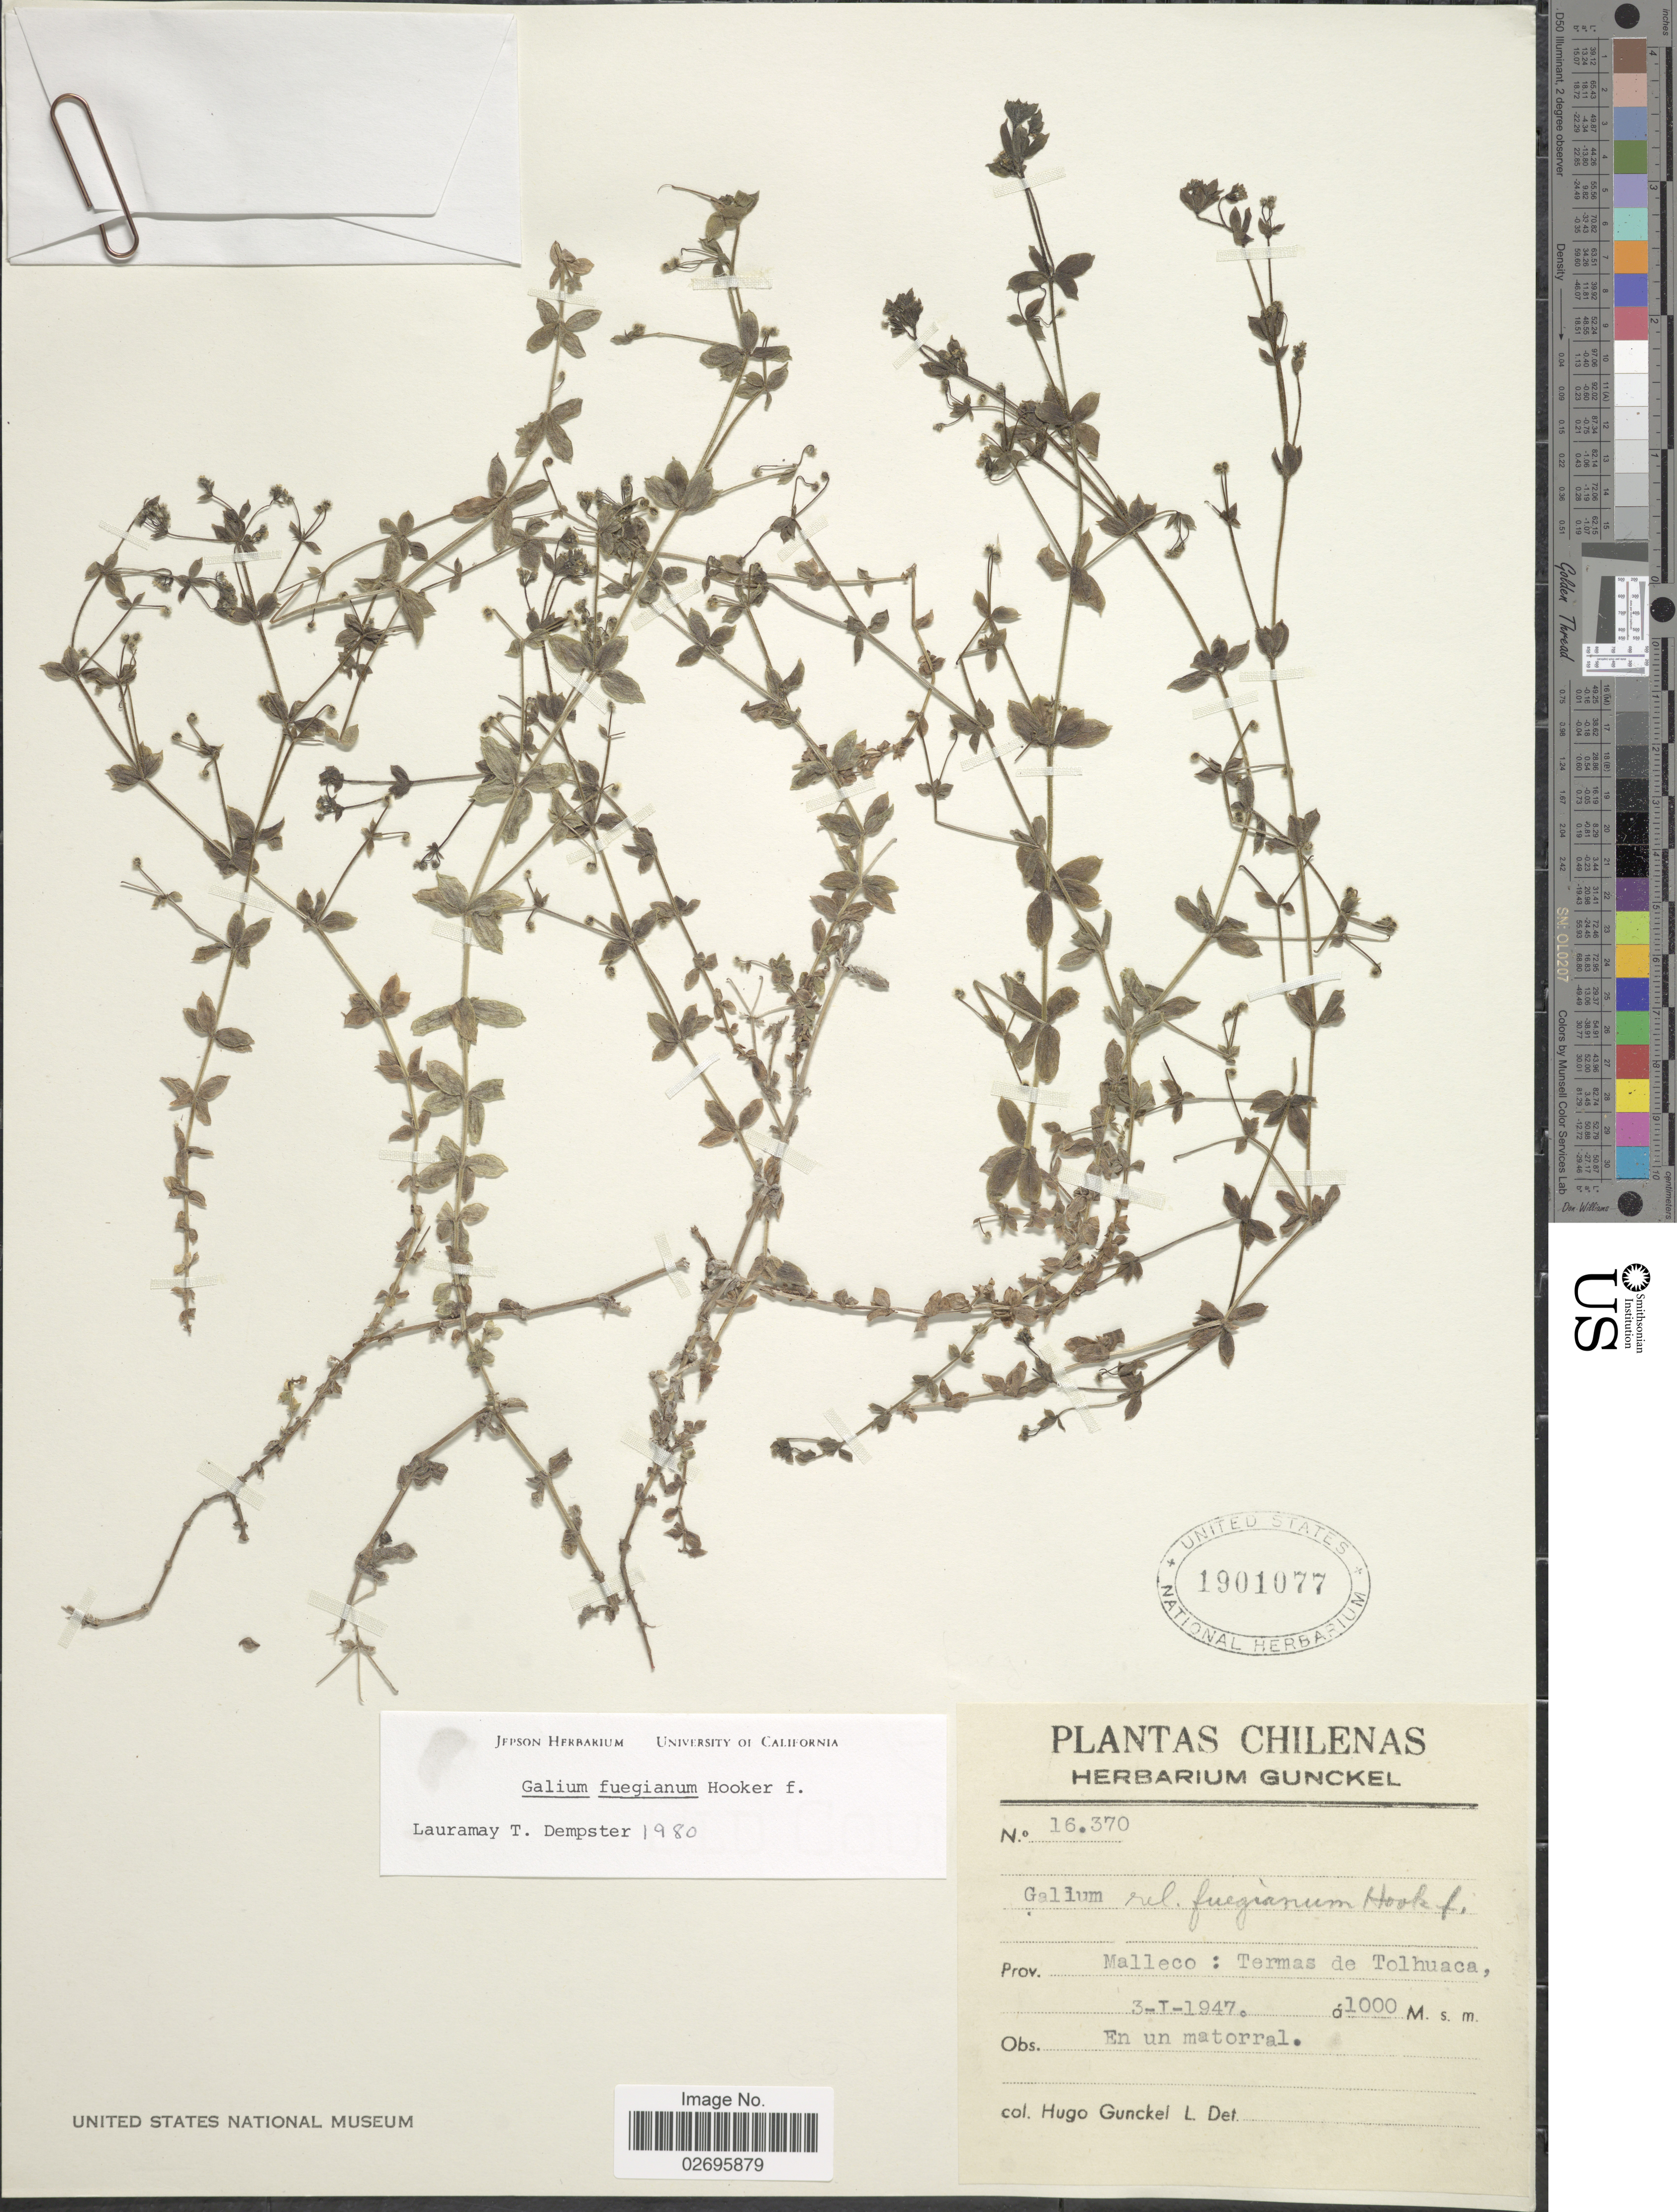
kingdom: Plantae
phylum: Tracheophyta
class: Magnoliopsida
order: Gentianales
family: Rubiaceae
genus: Galium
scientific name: Galium fuegianum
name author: Hook. f.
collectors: H. Gunckel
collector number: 16370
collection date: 1947-01-03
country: Chile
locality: Malleco: termas de Tolhuaca, En un matorral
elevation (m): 1000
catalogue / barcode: US 1901077